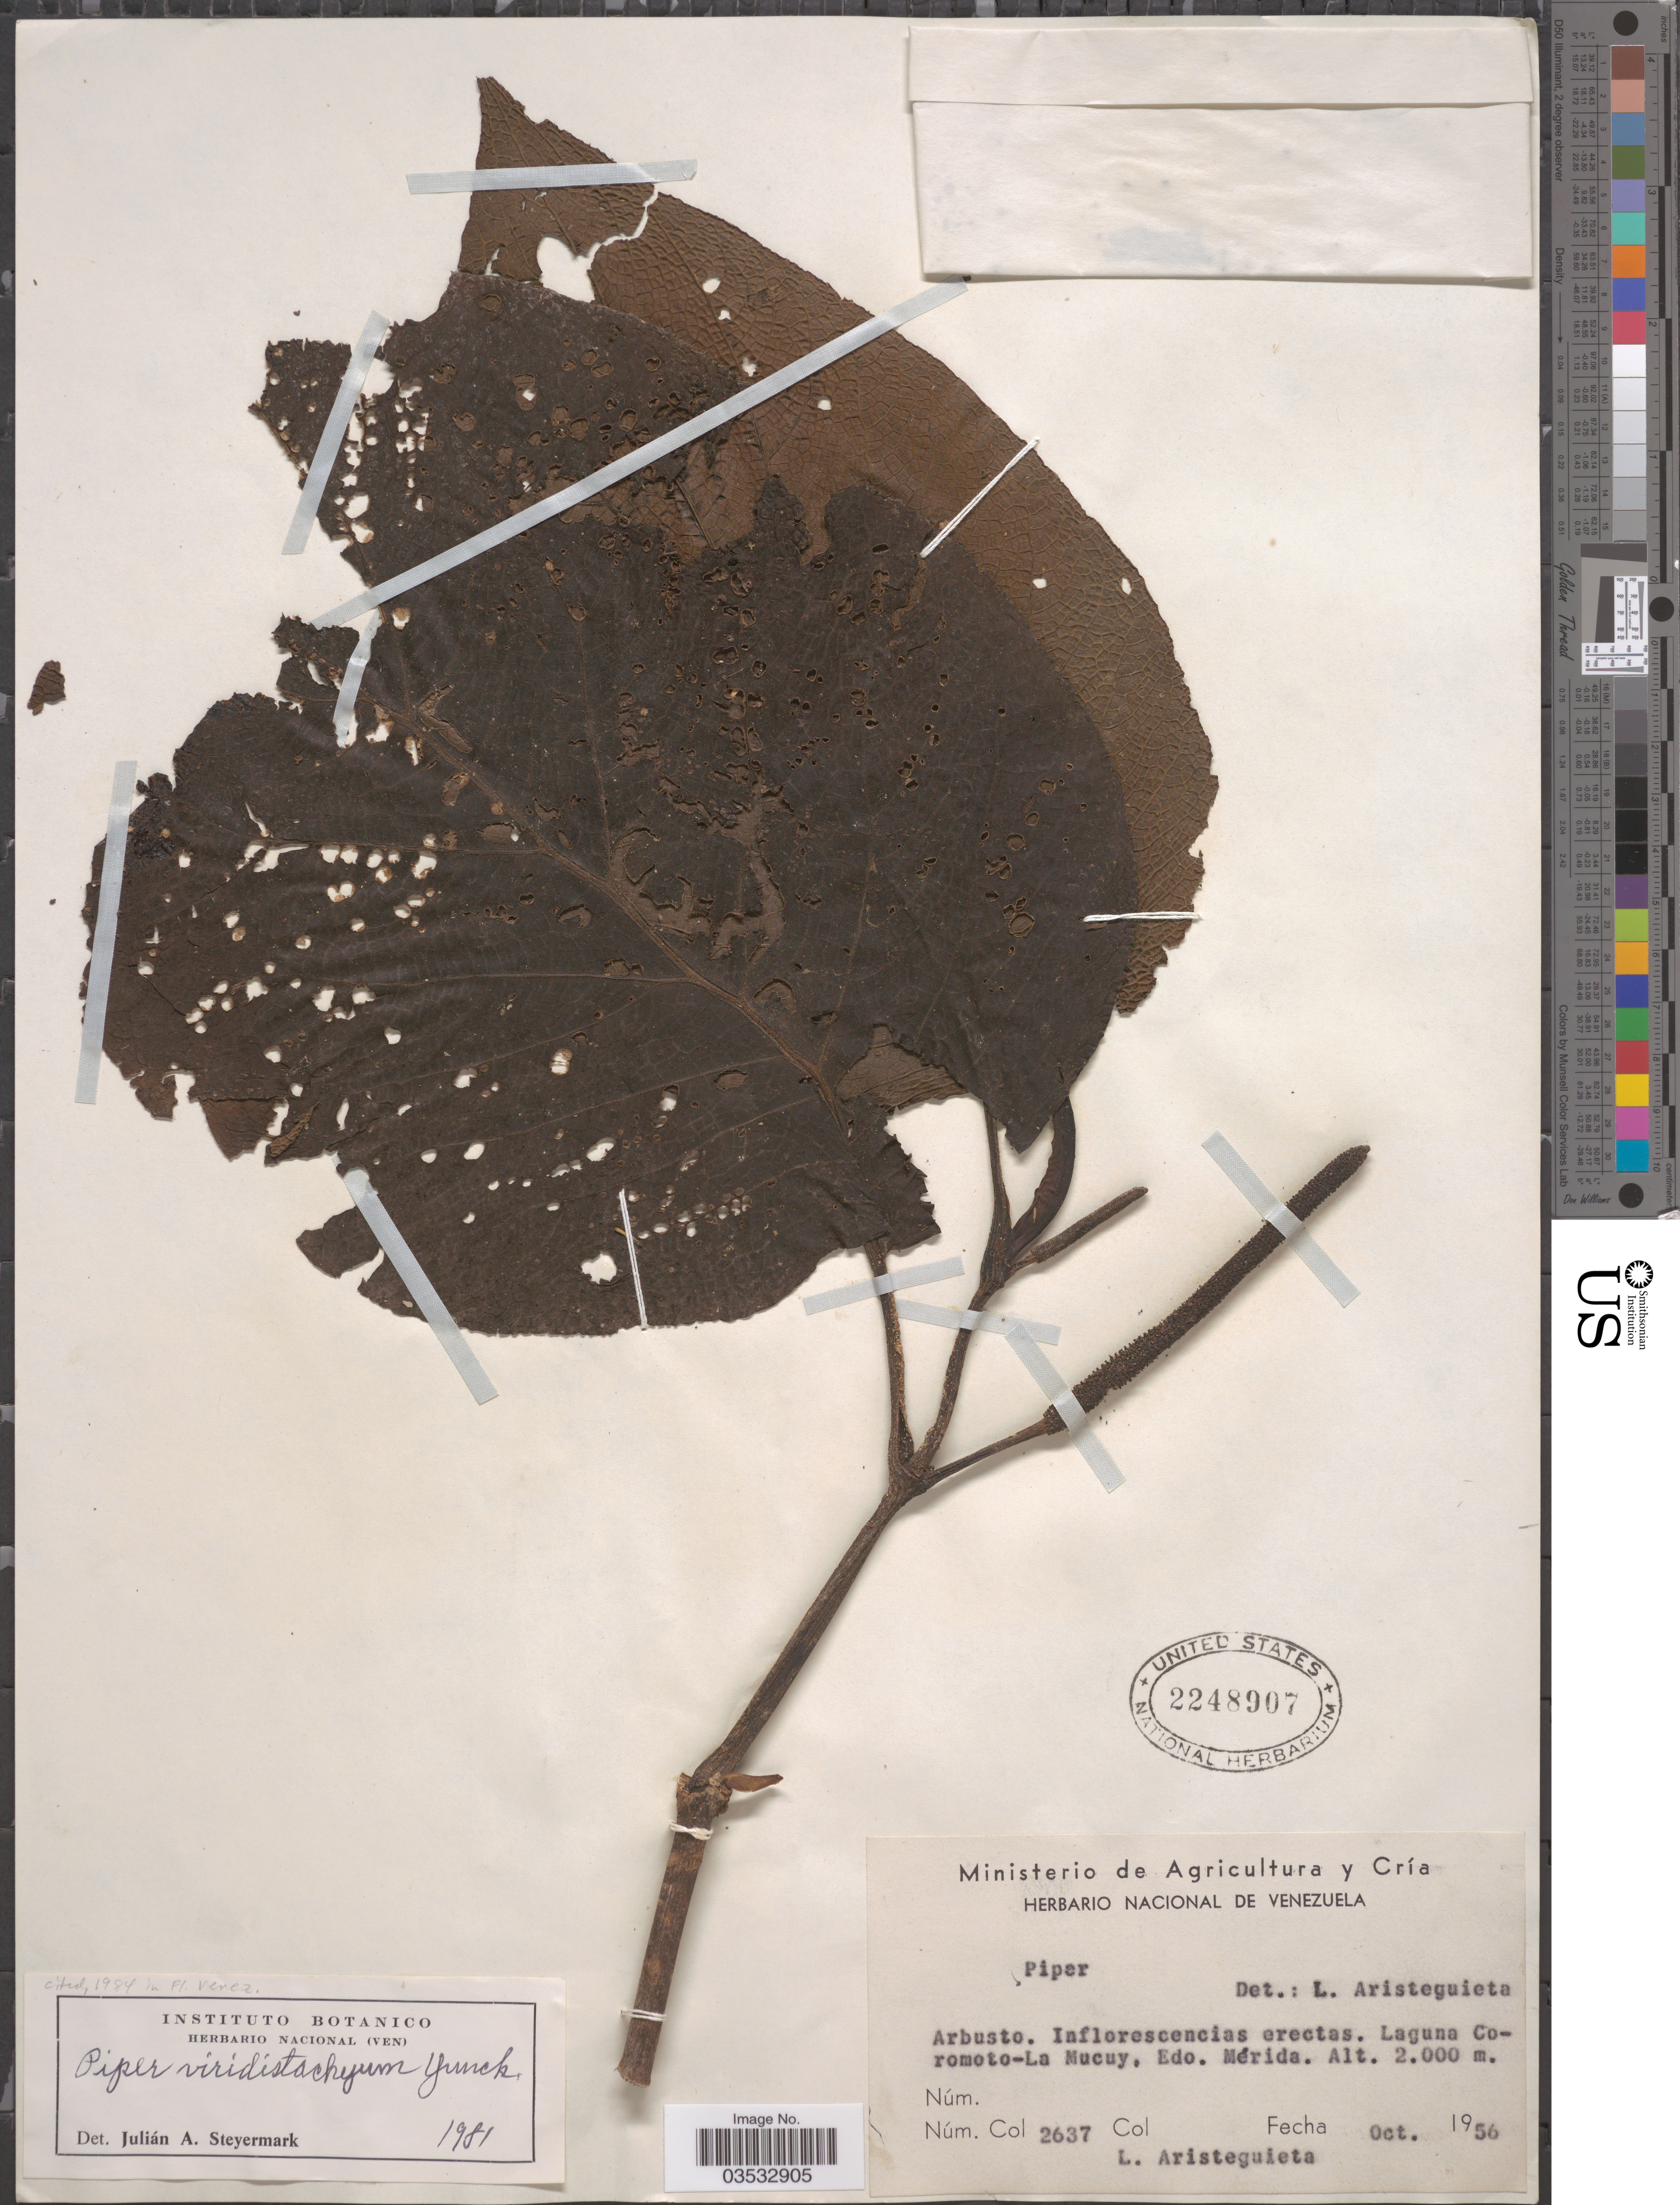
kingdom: Plantae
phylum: Tracheophyta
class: Magnoliopsida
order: Piperales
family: Piperaceae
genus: Piper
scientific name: Piper viridistachyum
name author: Yunck.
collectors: L. Aristeguieta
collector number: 2637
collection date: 1956-10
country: Venezuela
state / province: Merida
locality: Laguna Coromoto-La Mucuy.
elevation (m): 2000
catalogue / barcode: US 2248907